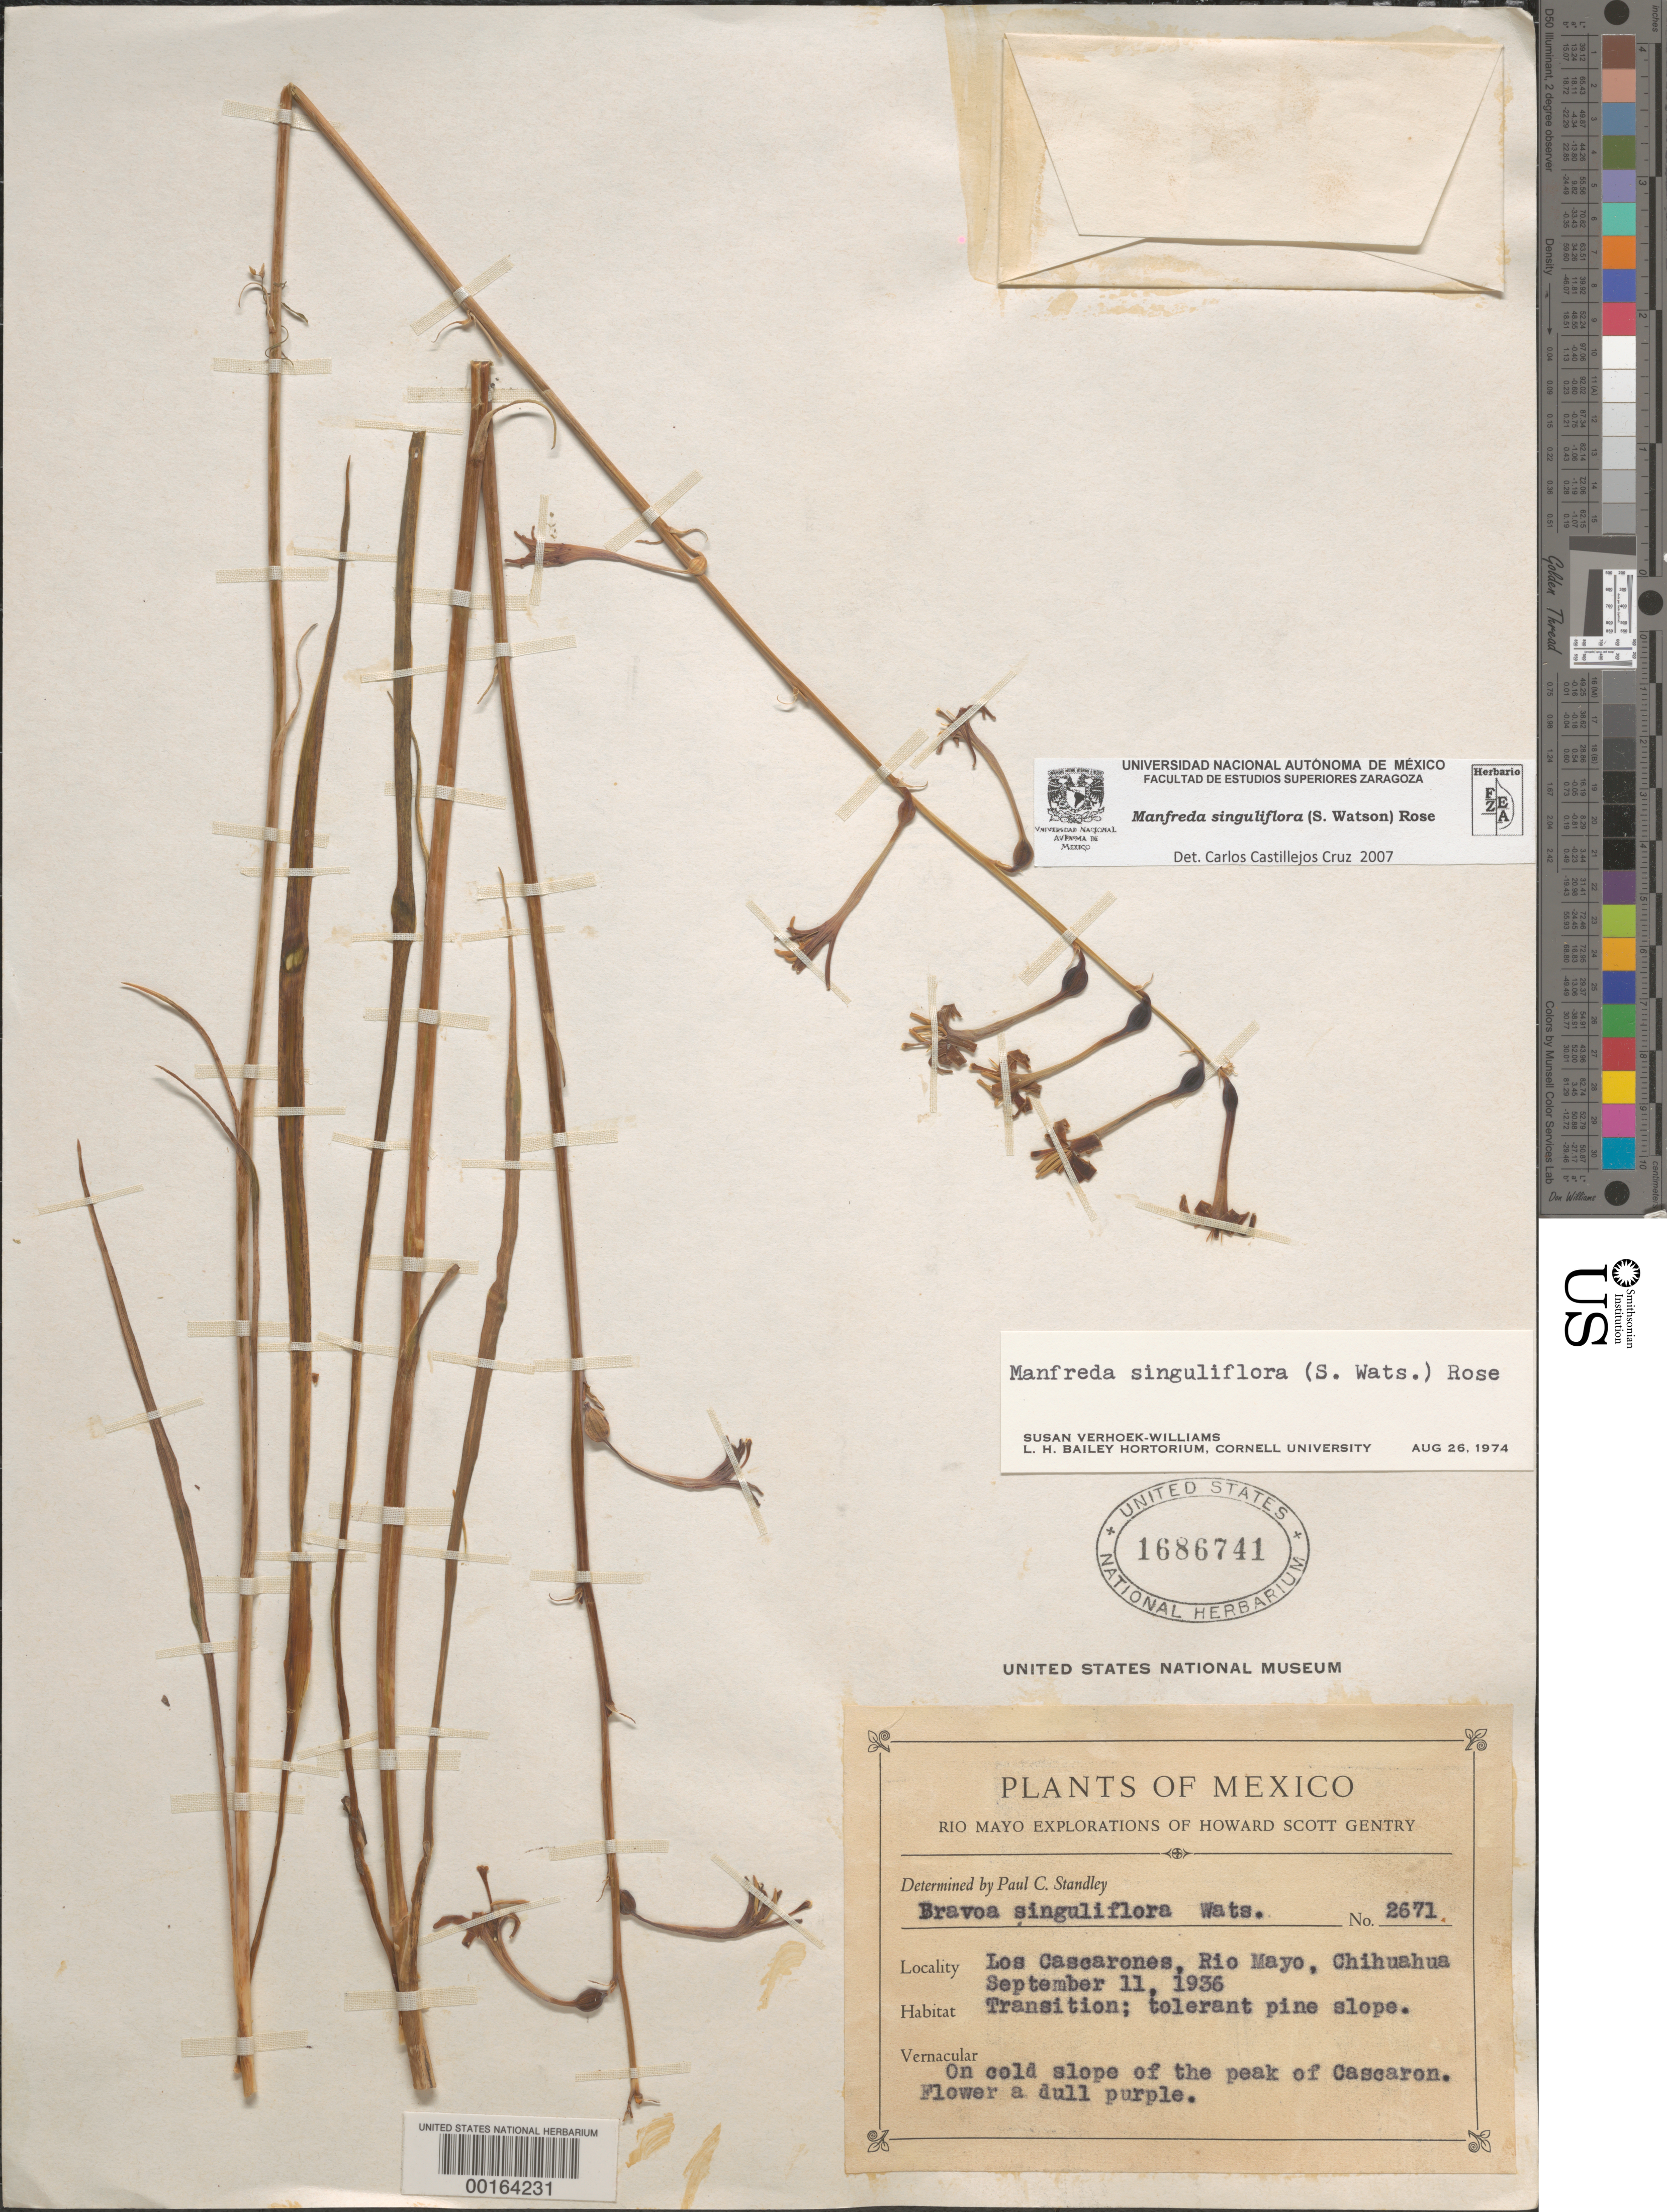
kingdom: Plantae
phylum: Tracheophyta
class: Liliopsida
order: Asparagales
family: Asparagaceae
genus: Manfreda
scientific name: Manfreda rubescens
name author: Rose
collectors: H. S. Gentry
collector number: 2671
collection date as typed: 11 Sep 1936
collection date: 1936-09-11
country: Mexico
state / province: Chihuahua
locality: Los Cascarones, Rio Mayo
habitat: Transition; tolerant pine slope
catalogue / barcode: US 1686741